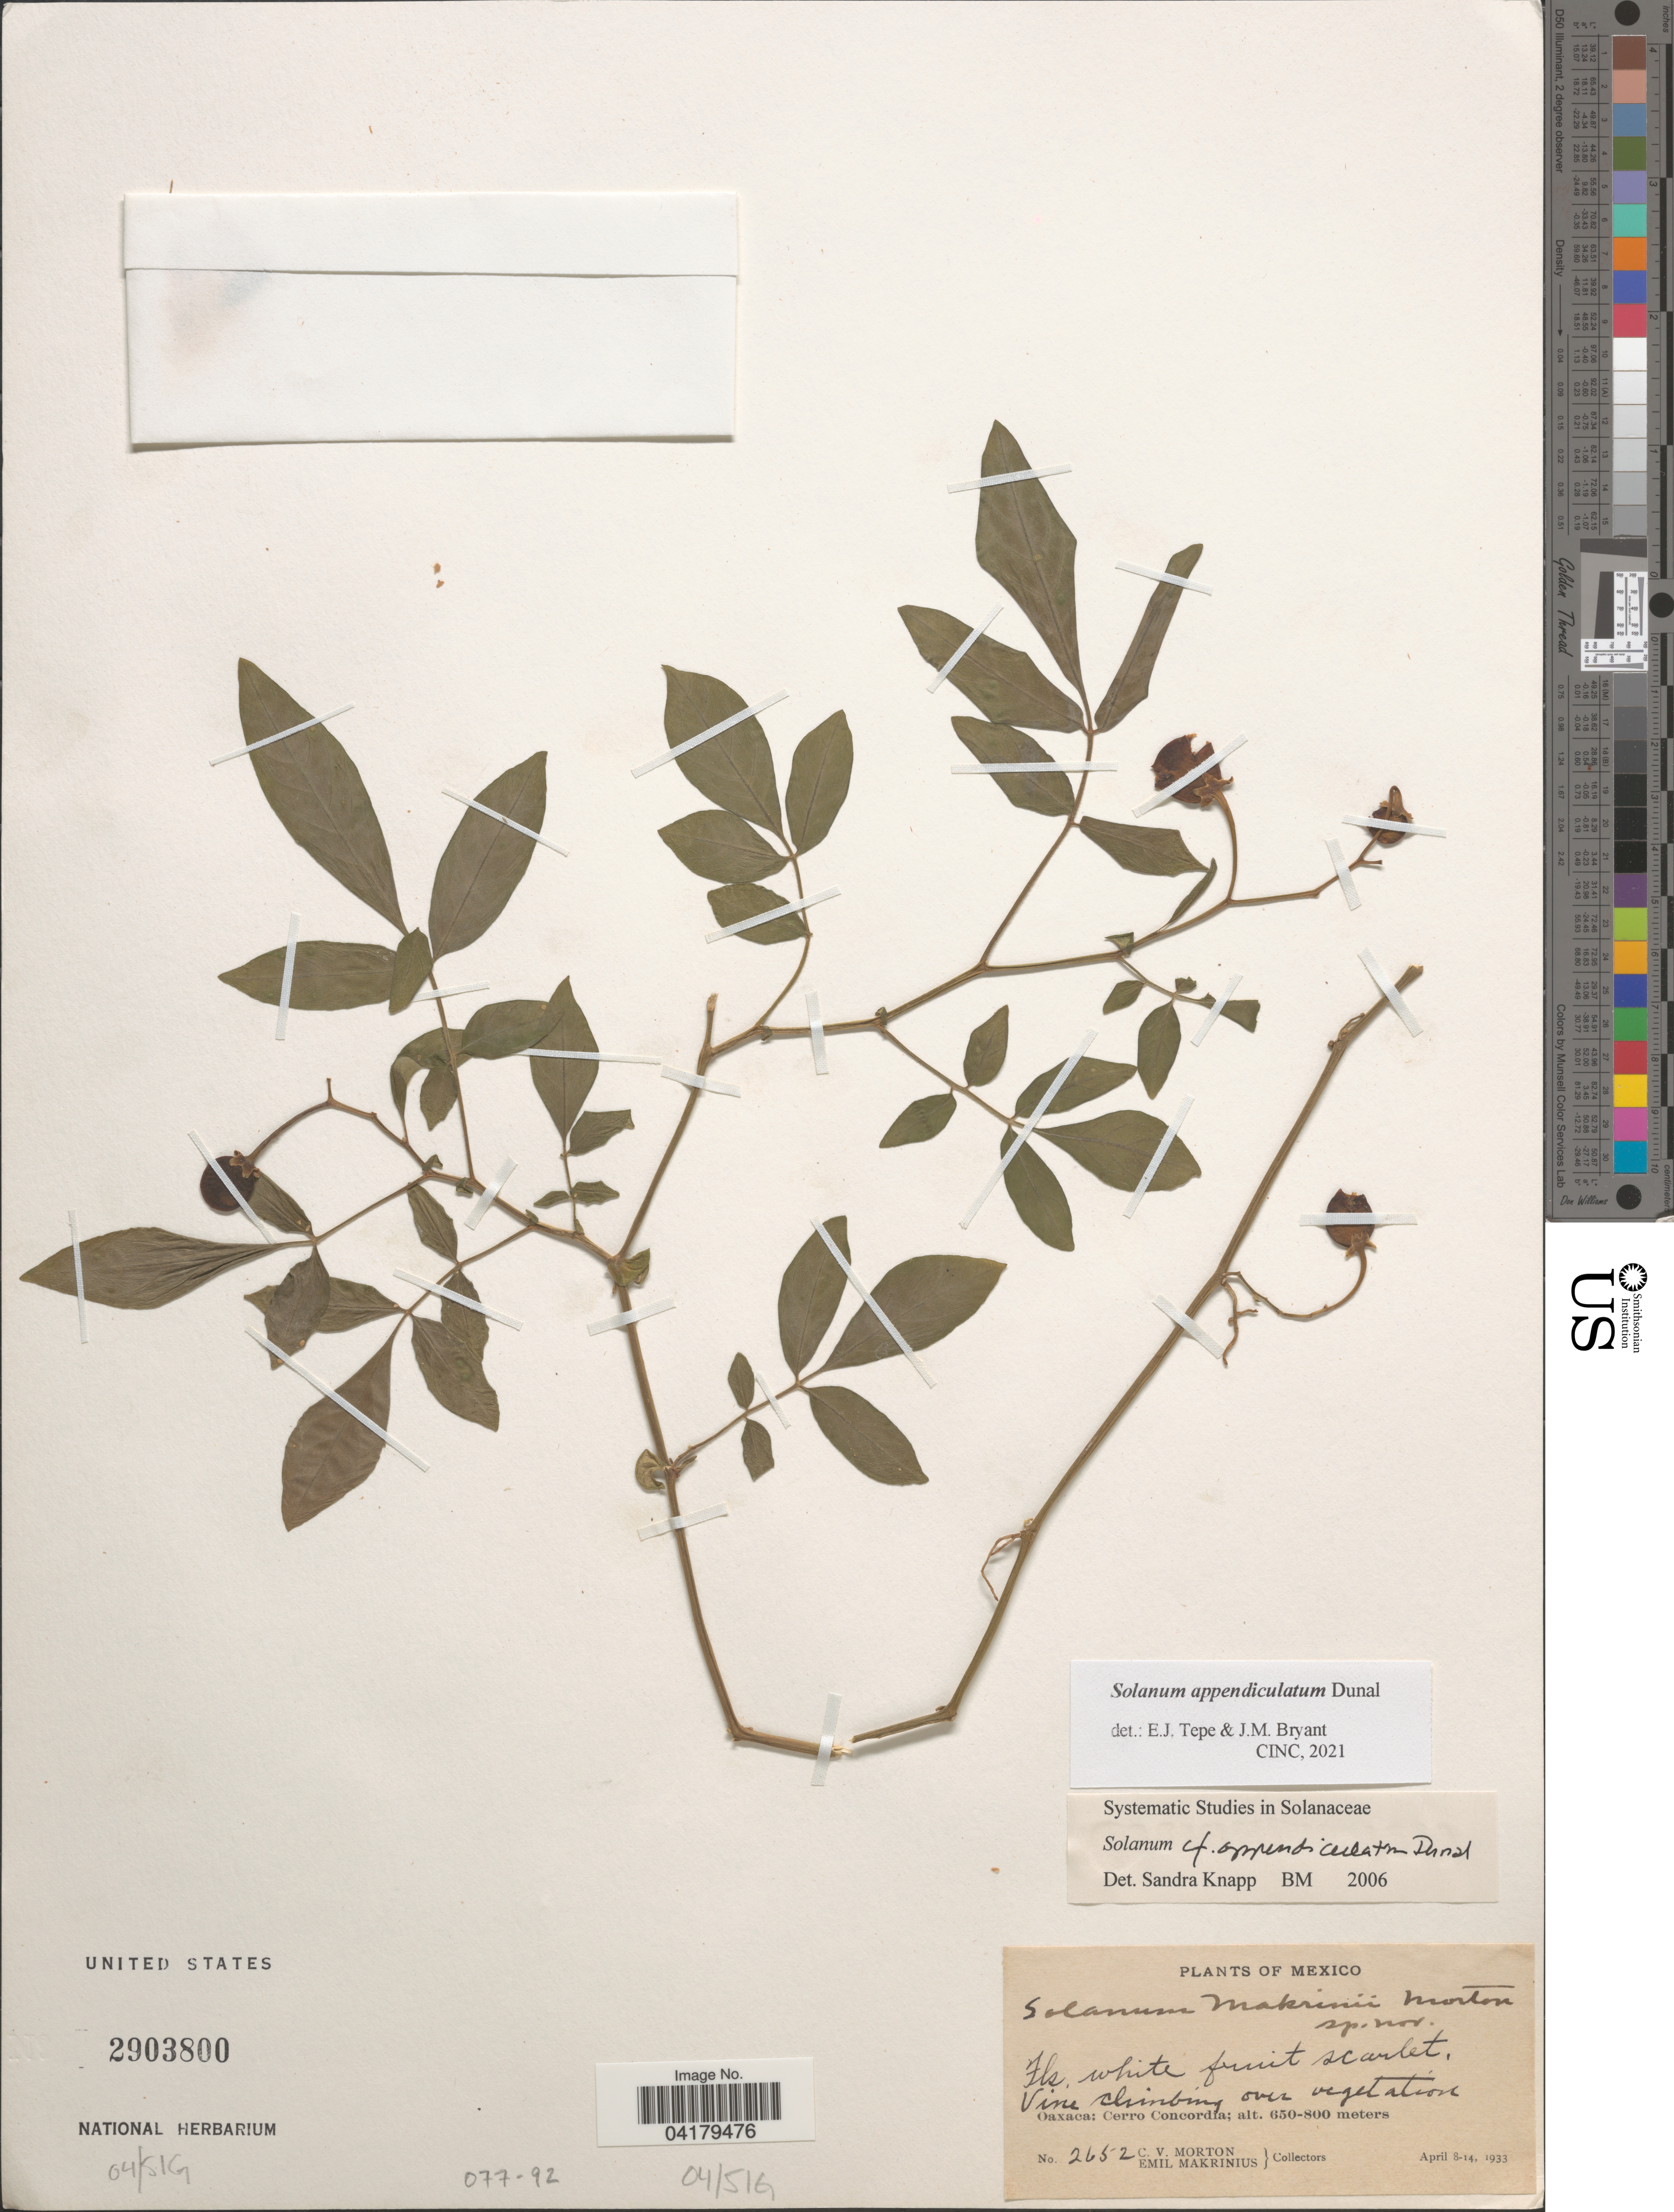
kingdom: Plantae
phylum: Tracheophyta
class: Magnoliopsida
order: Solanales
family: Solanaceae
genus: Solanum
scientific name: Solanum appendiculatum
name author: Humb. & Bonpl. ex Dunal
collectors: C. V. Morton & E. Makrinius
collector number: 2652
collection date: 1933-04-08/1933-04-14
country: Mexico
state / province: Oaxaca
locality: Cerro Concordia.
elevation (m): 650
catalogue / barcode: US 2903800